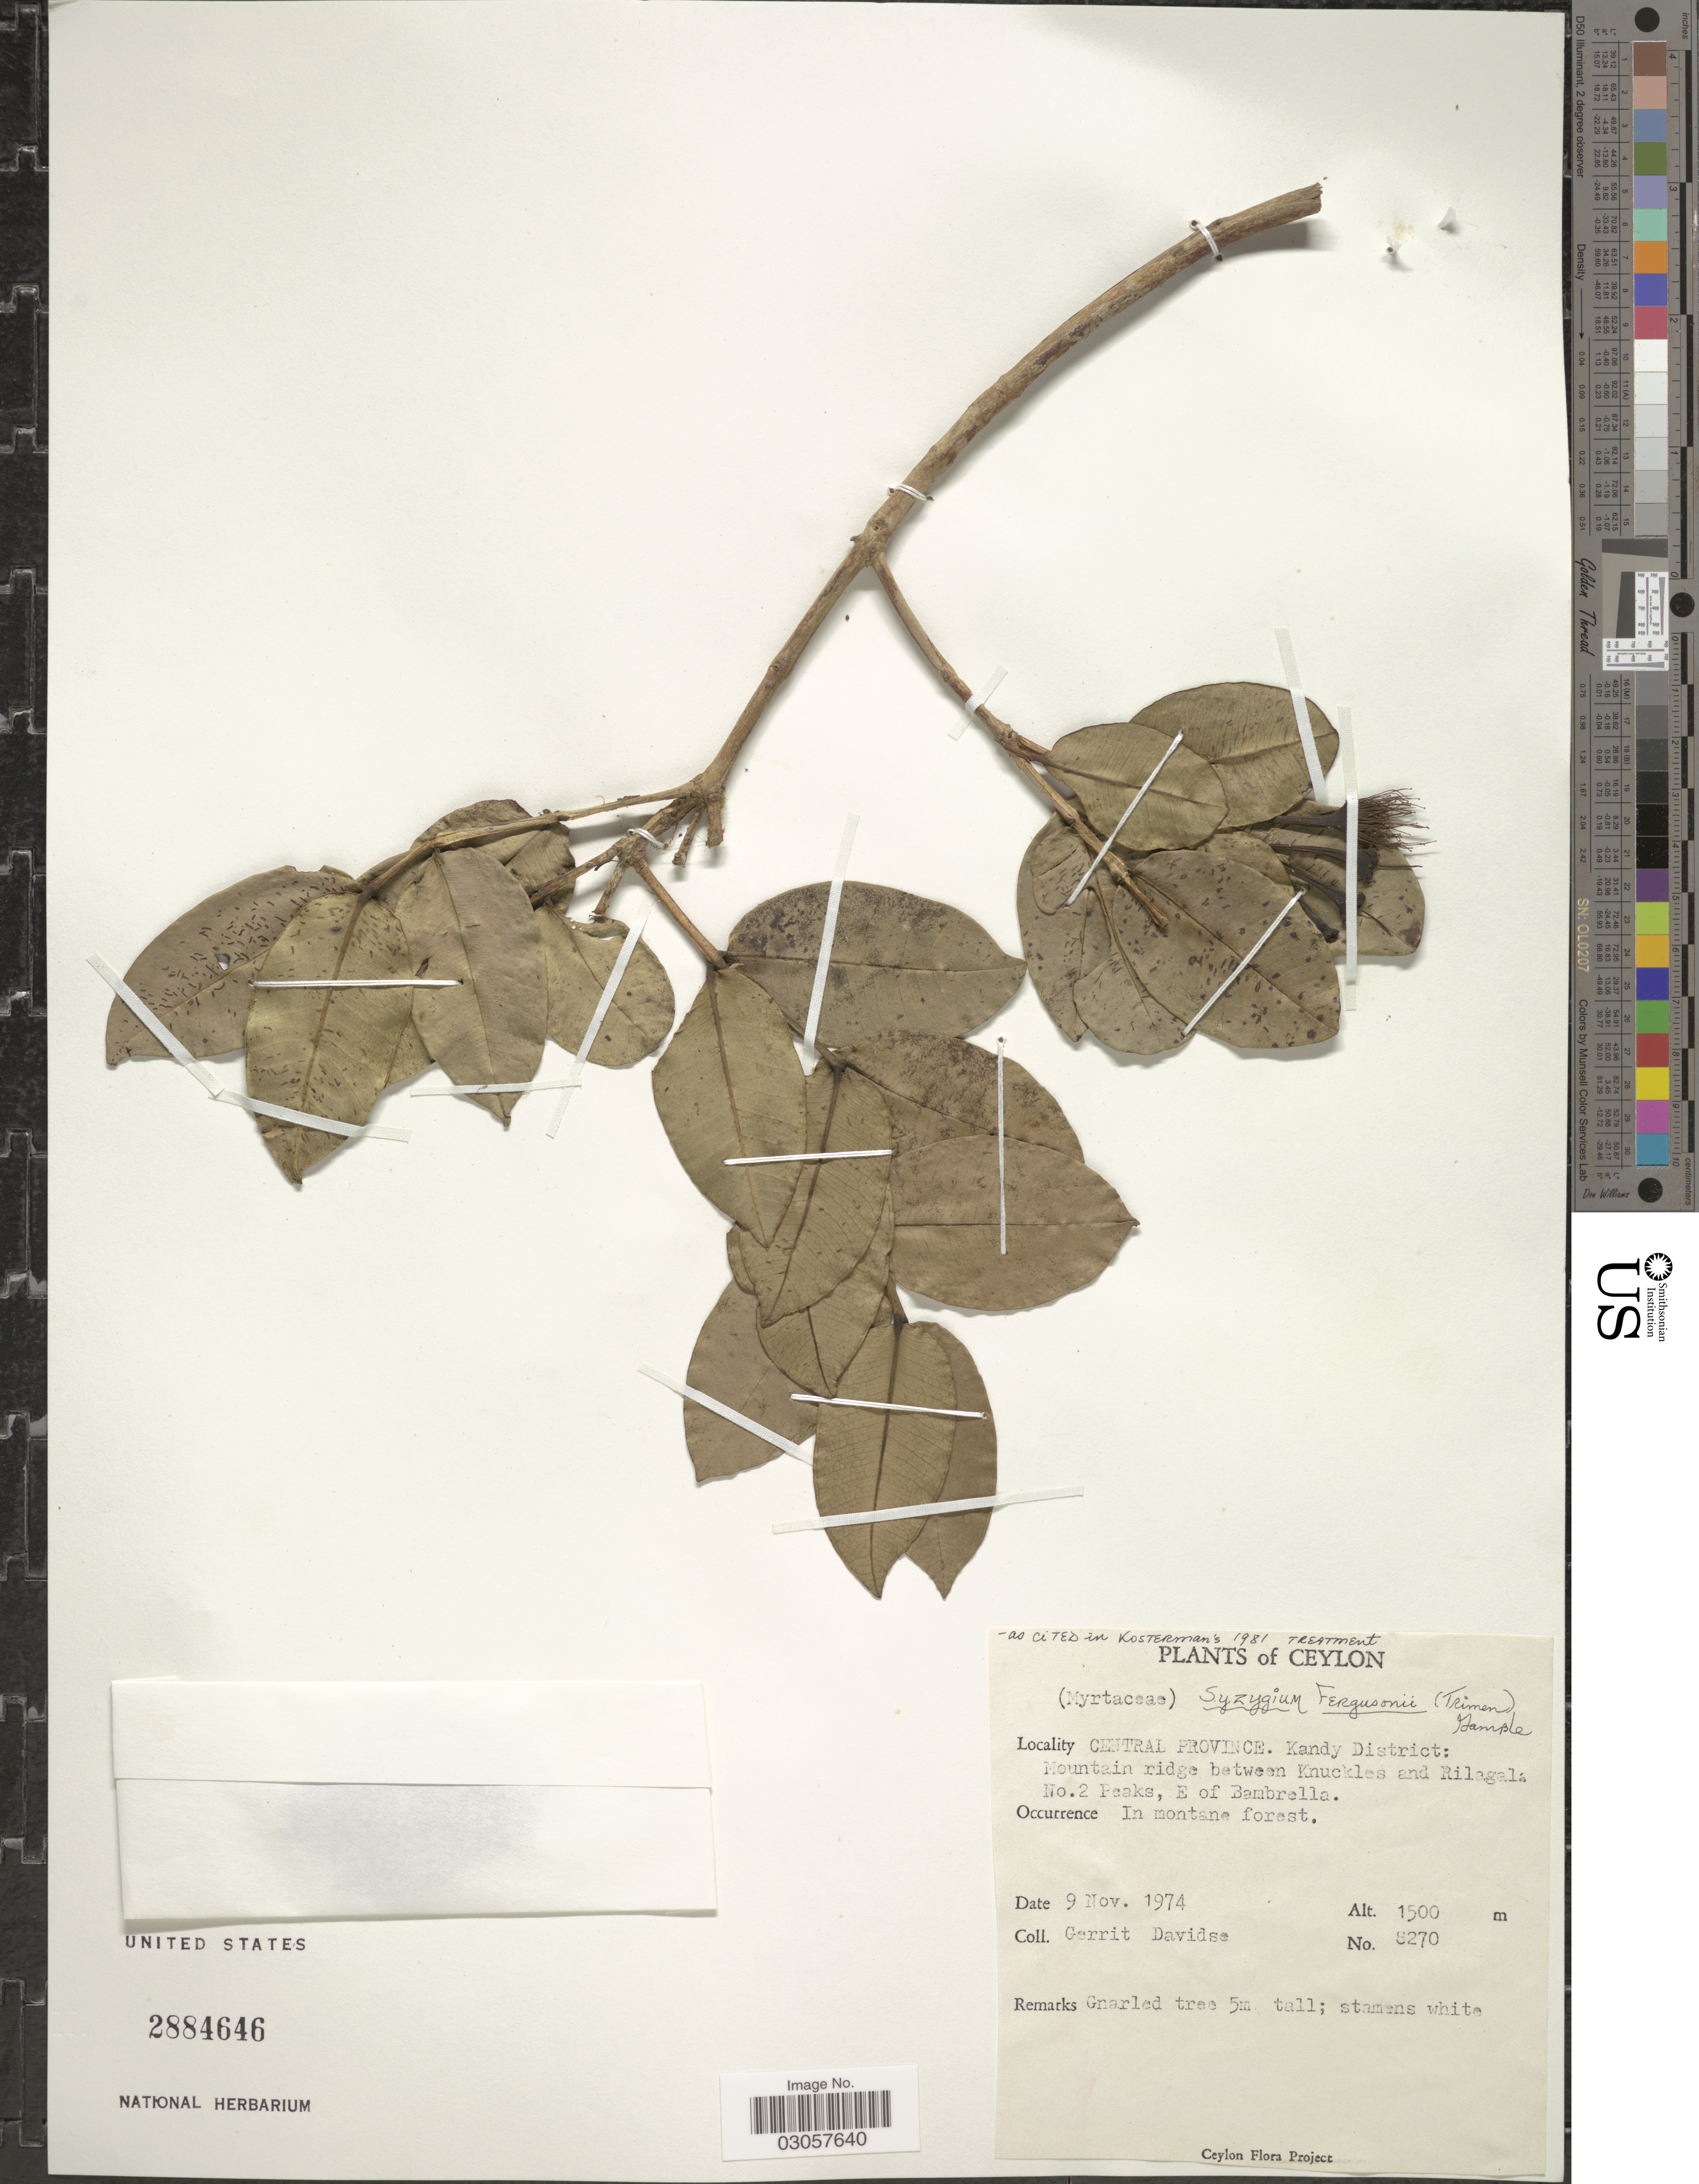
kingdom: Plantae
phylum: Tracheophyta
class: Magnoliopsida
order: Myrtales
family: Myrtaceae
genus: Syzygium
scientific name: Syzygium fergusonii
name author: (Trimen) Gamble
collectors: G. Davidse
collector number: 8270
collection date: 1974-11-09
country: Sri Lanka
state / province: Central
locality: Ceylon. Kandy District: Mountain ridge between Knuckles and Rilagala No. 2 Peaks, E of Bambrella.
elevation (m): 1500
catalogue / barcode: US 2884646